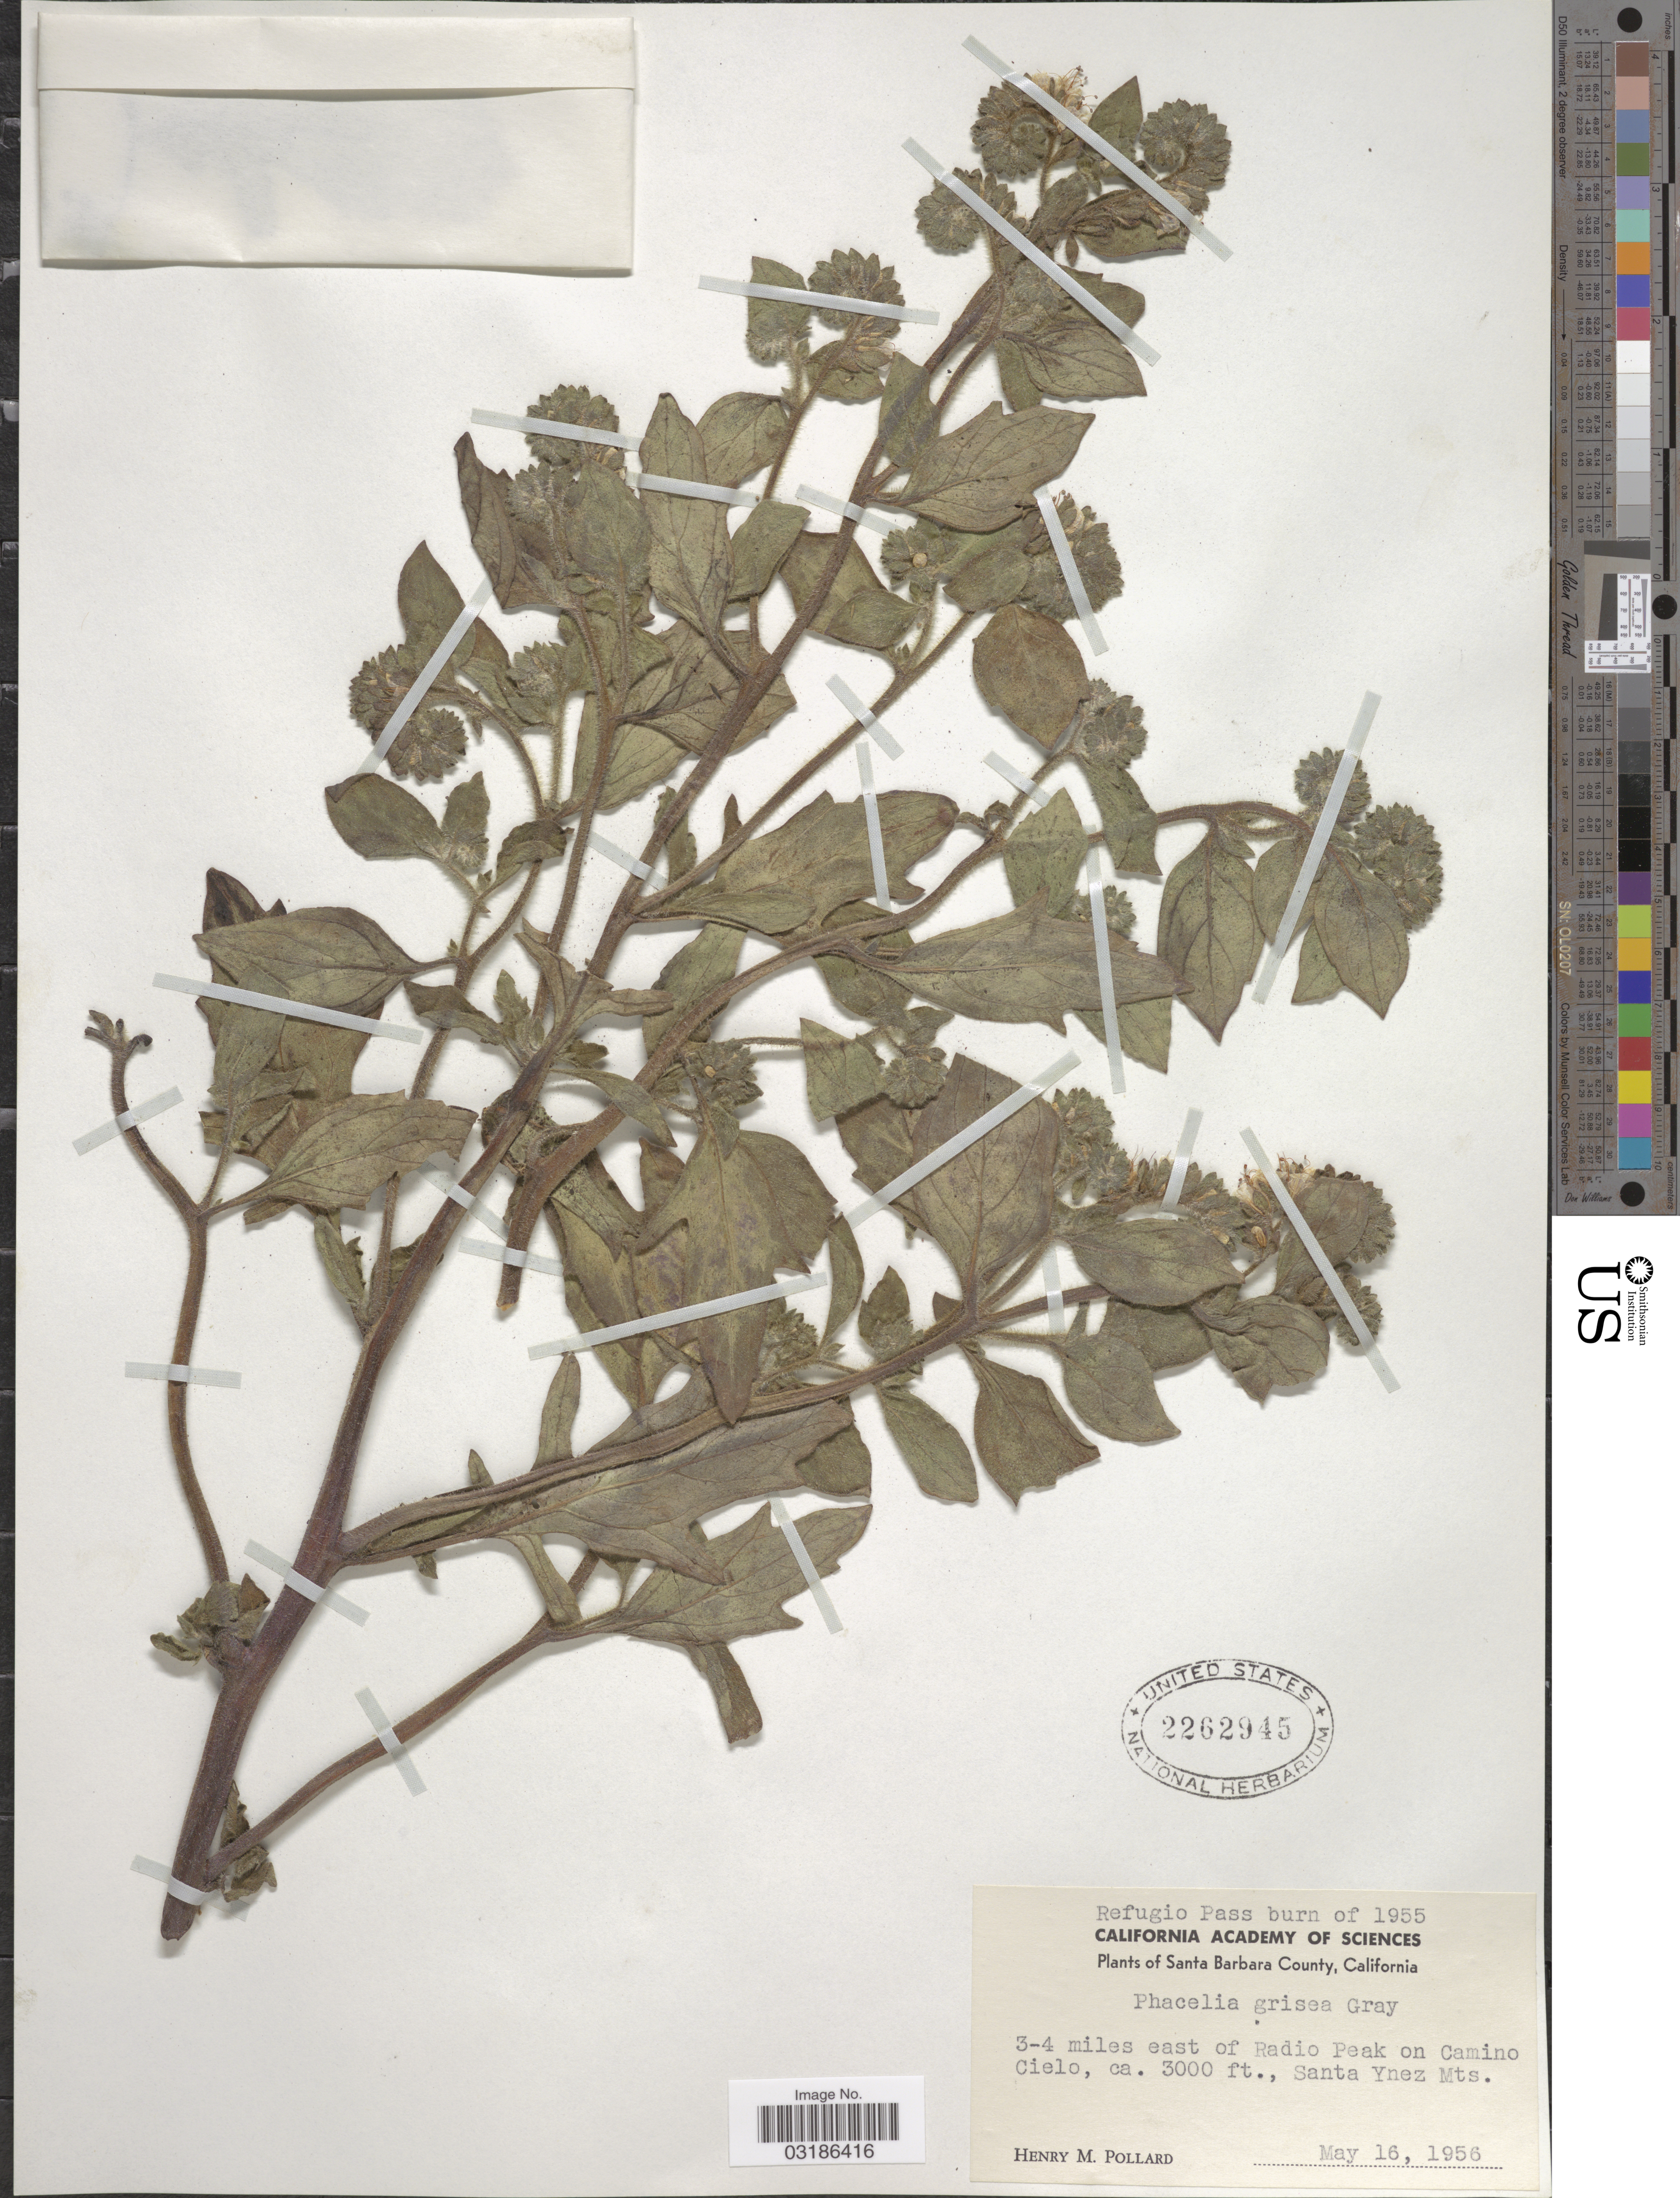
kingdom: Plantae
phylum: Tracheophyta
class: Magnoliopsida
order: Boraginales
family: Hydrophyllaceae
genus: Phacelia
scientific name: Phacelia grisea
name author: A. Gray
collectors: H. M. Pollard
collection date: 1956-05-16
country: United States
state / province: California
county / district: Santa Barbara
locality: Santa Barbara County. 3-4 miles east of Radio Peak on Camino Cielo, Santa Ynez Mts.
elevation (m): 914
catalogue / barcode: US 2262945